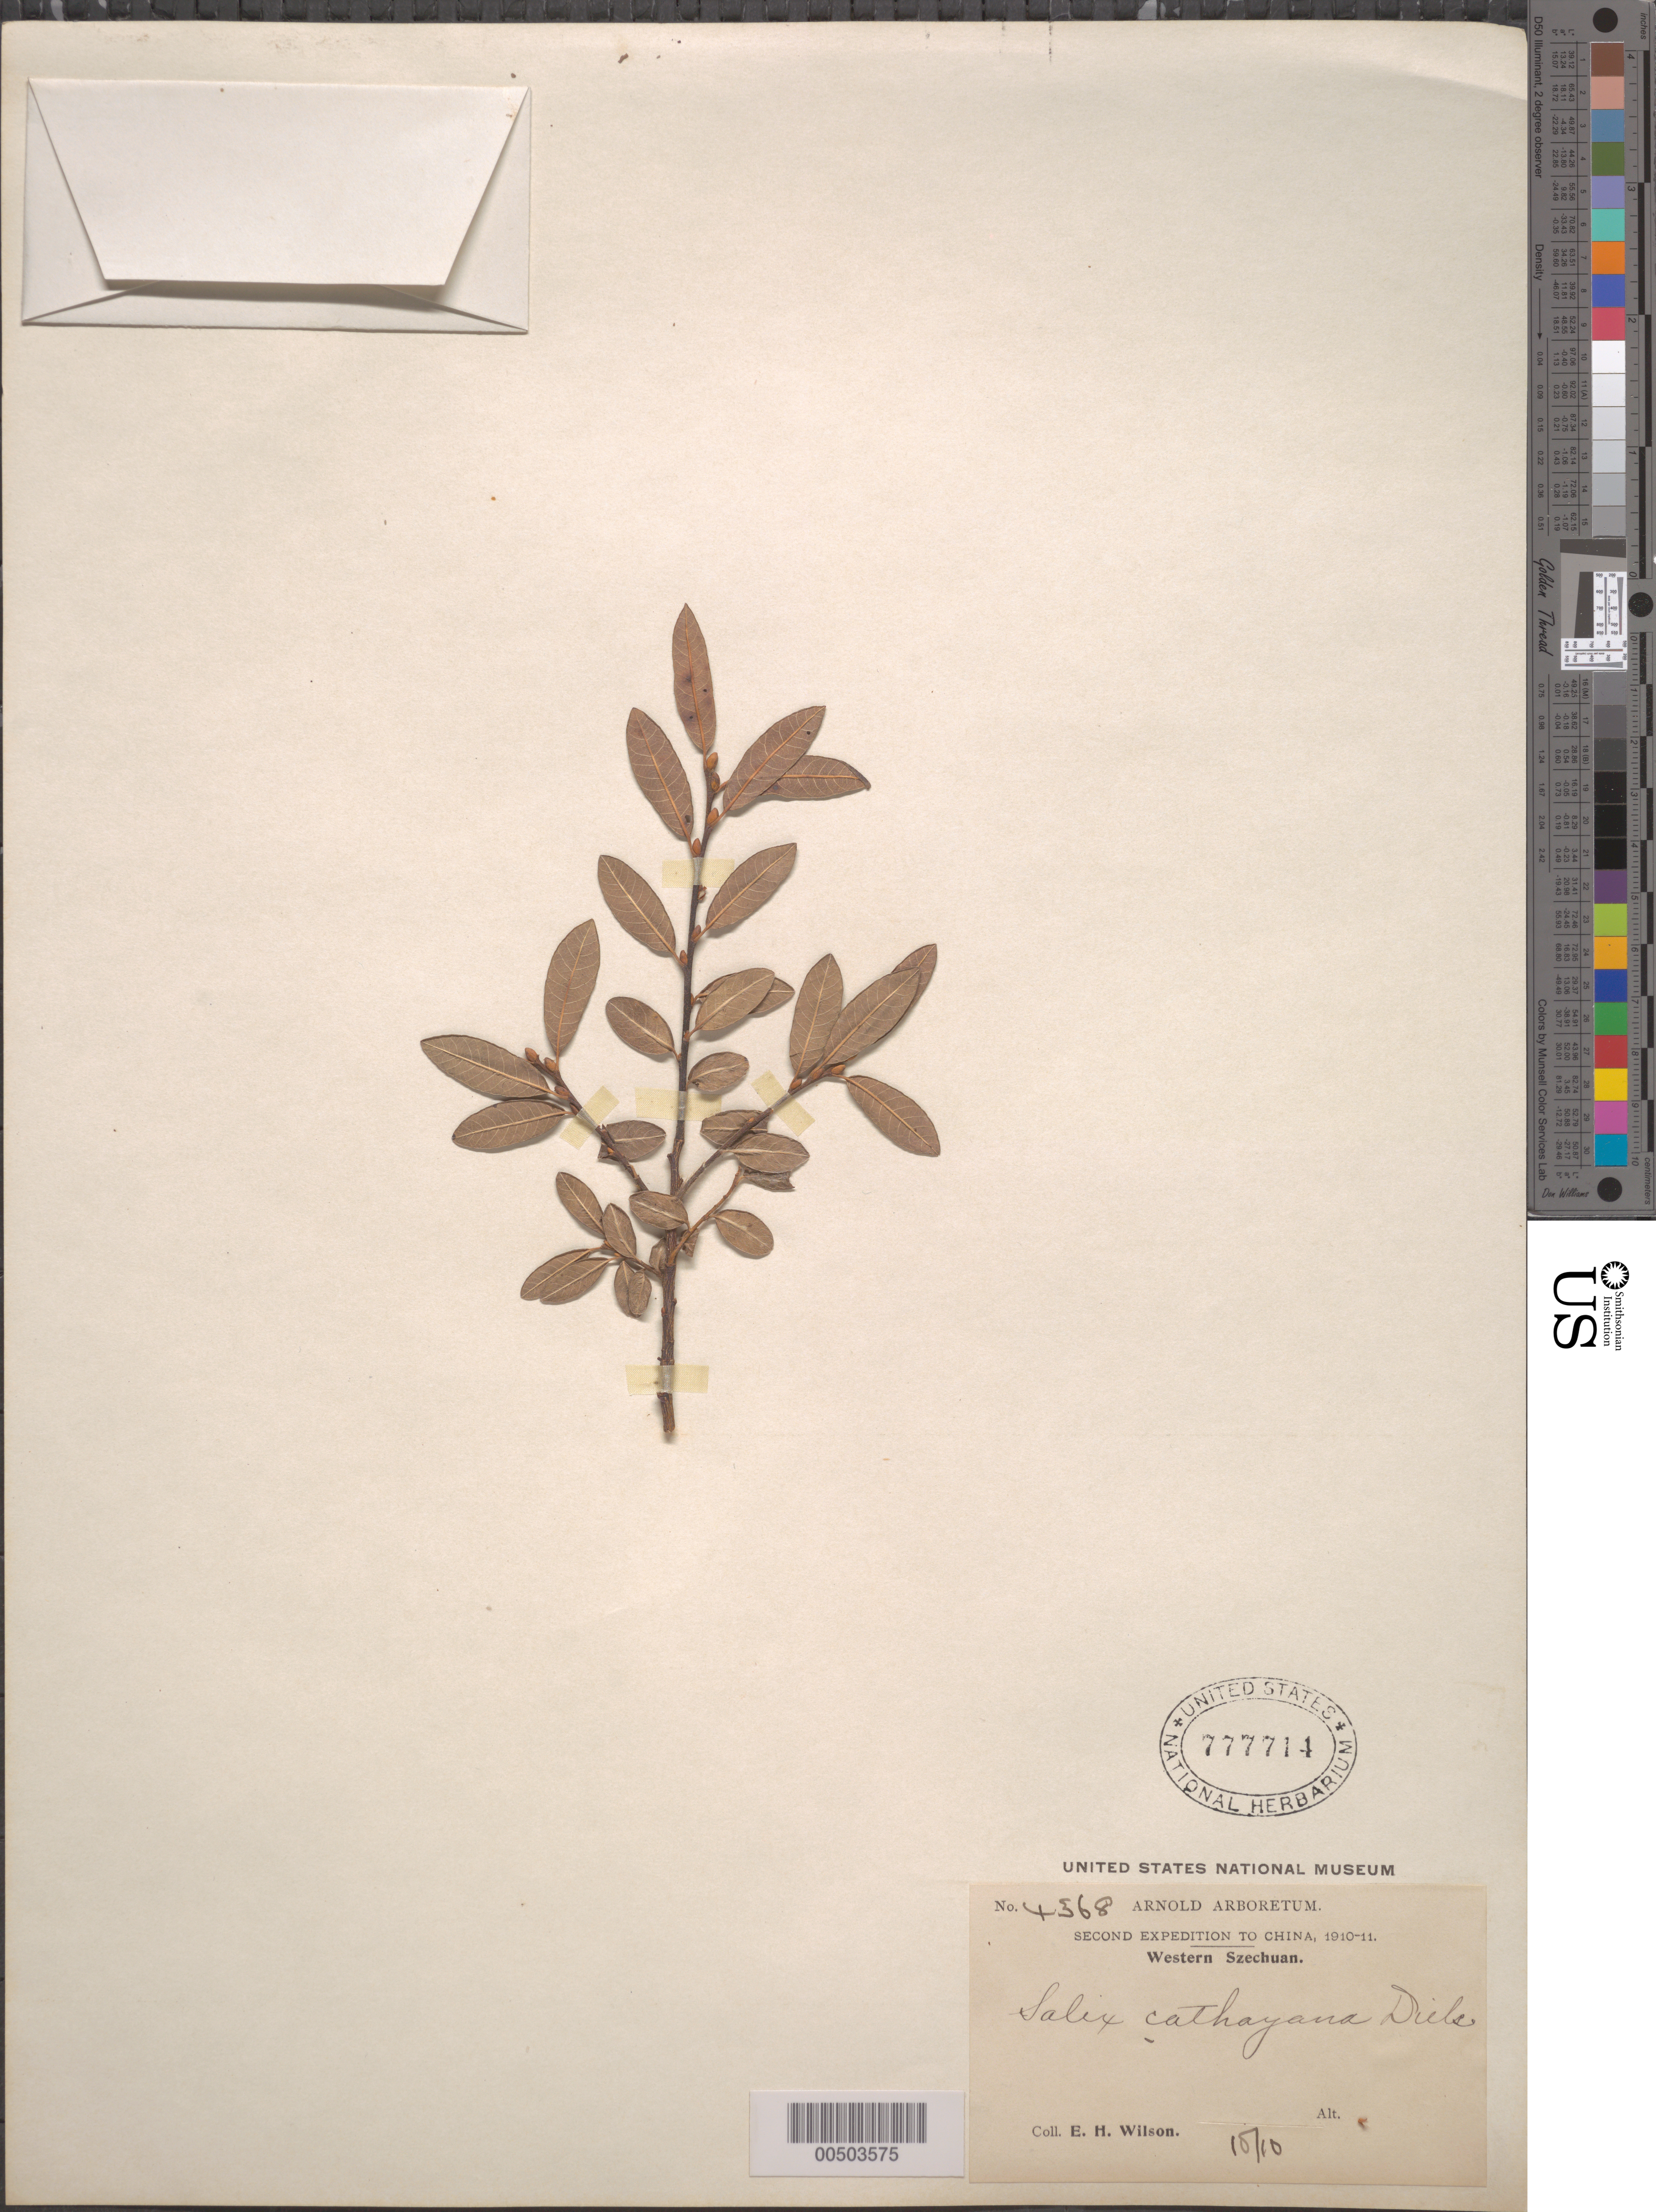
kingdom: Plantae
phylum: Tracheophyta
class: Magnoliopsida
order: Malpighiales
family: Salicaceae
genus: Salix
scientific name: Salix cathayana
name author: Diels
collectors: E. H. Wilson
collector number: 4568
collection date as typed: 1907 to -- --- 1909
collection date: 1907/1909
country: China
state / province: Sichuan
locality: Western Szechuan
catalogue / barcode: US 777714